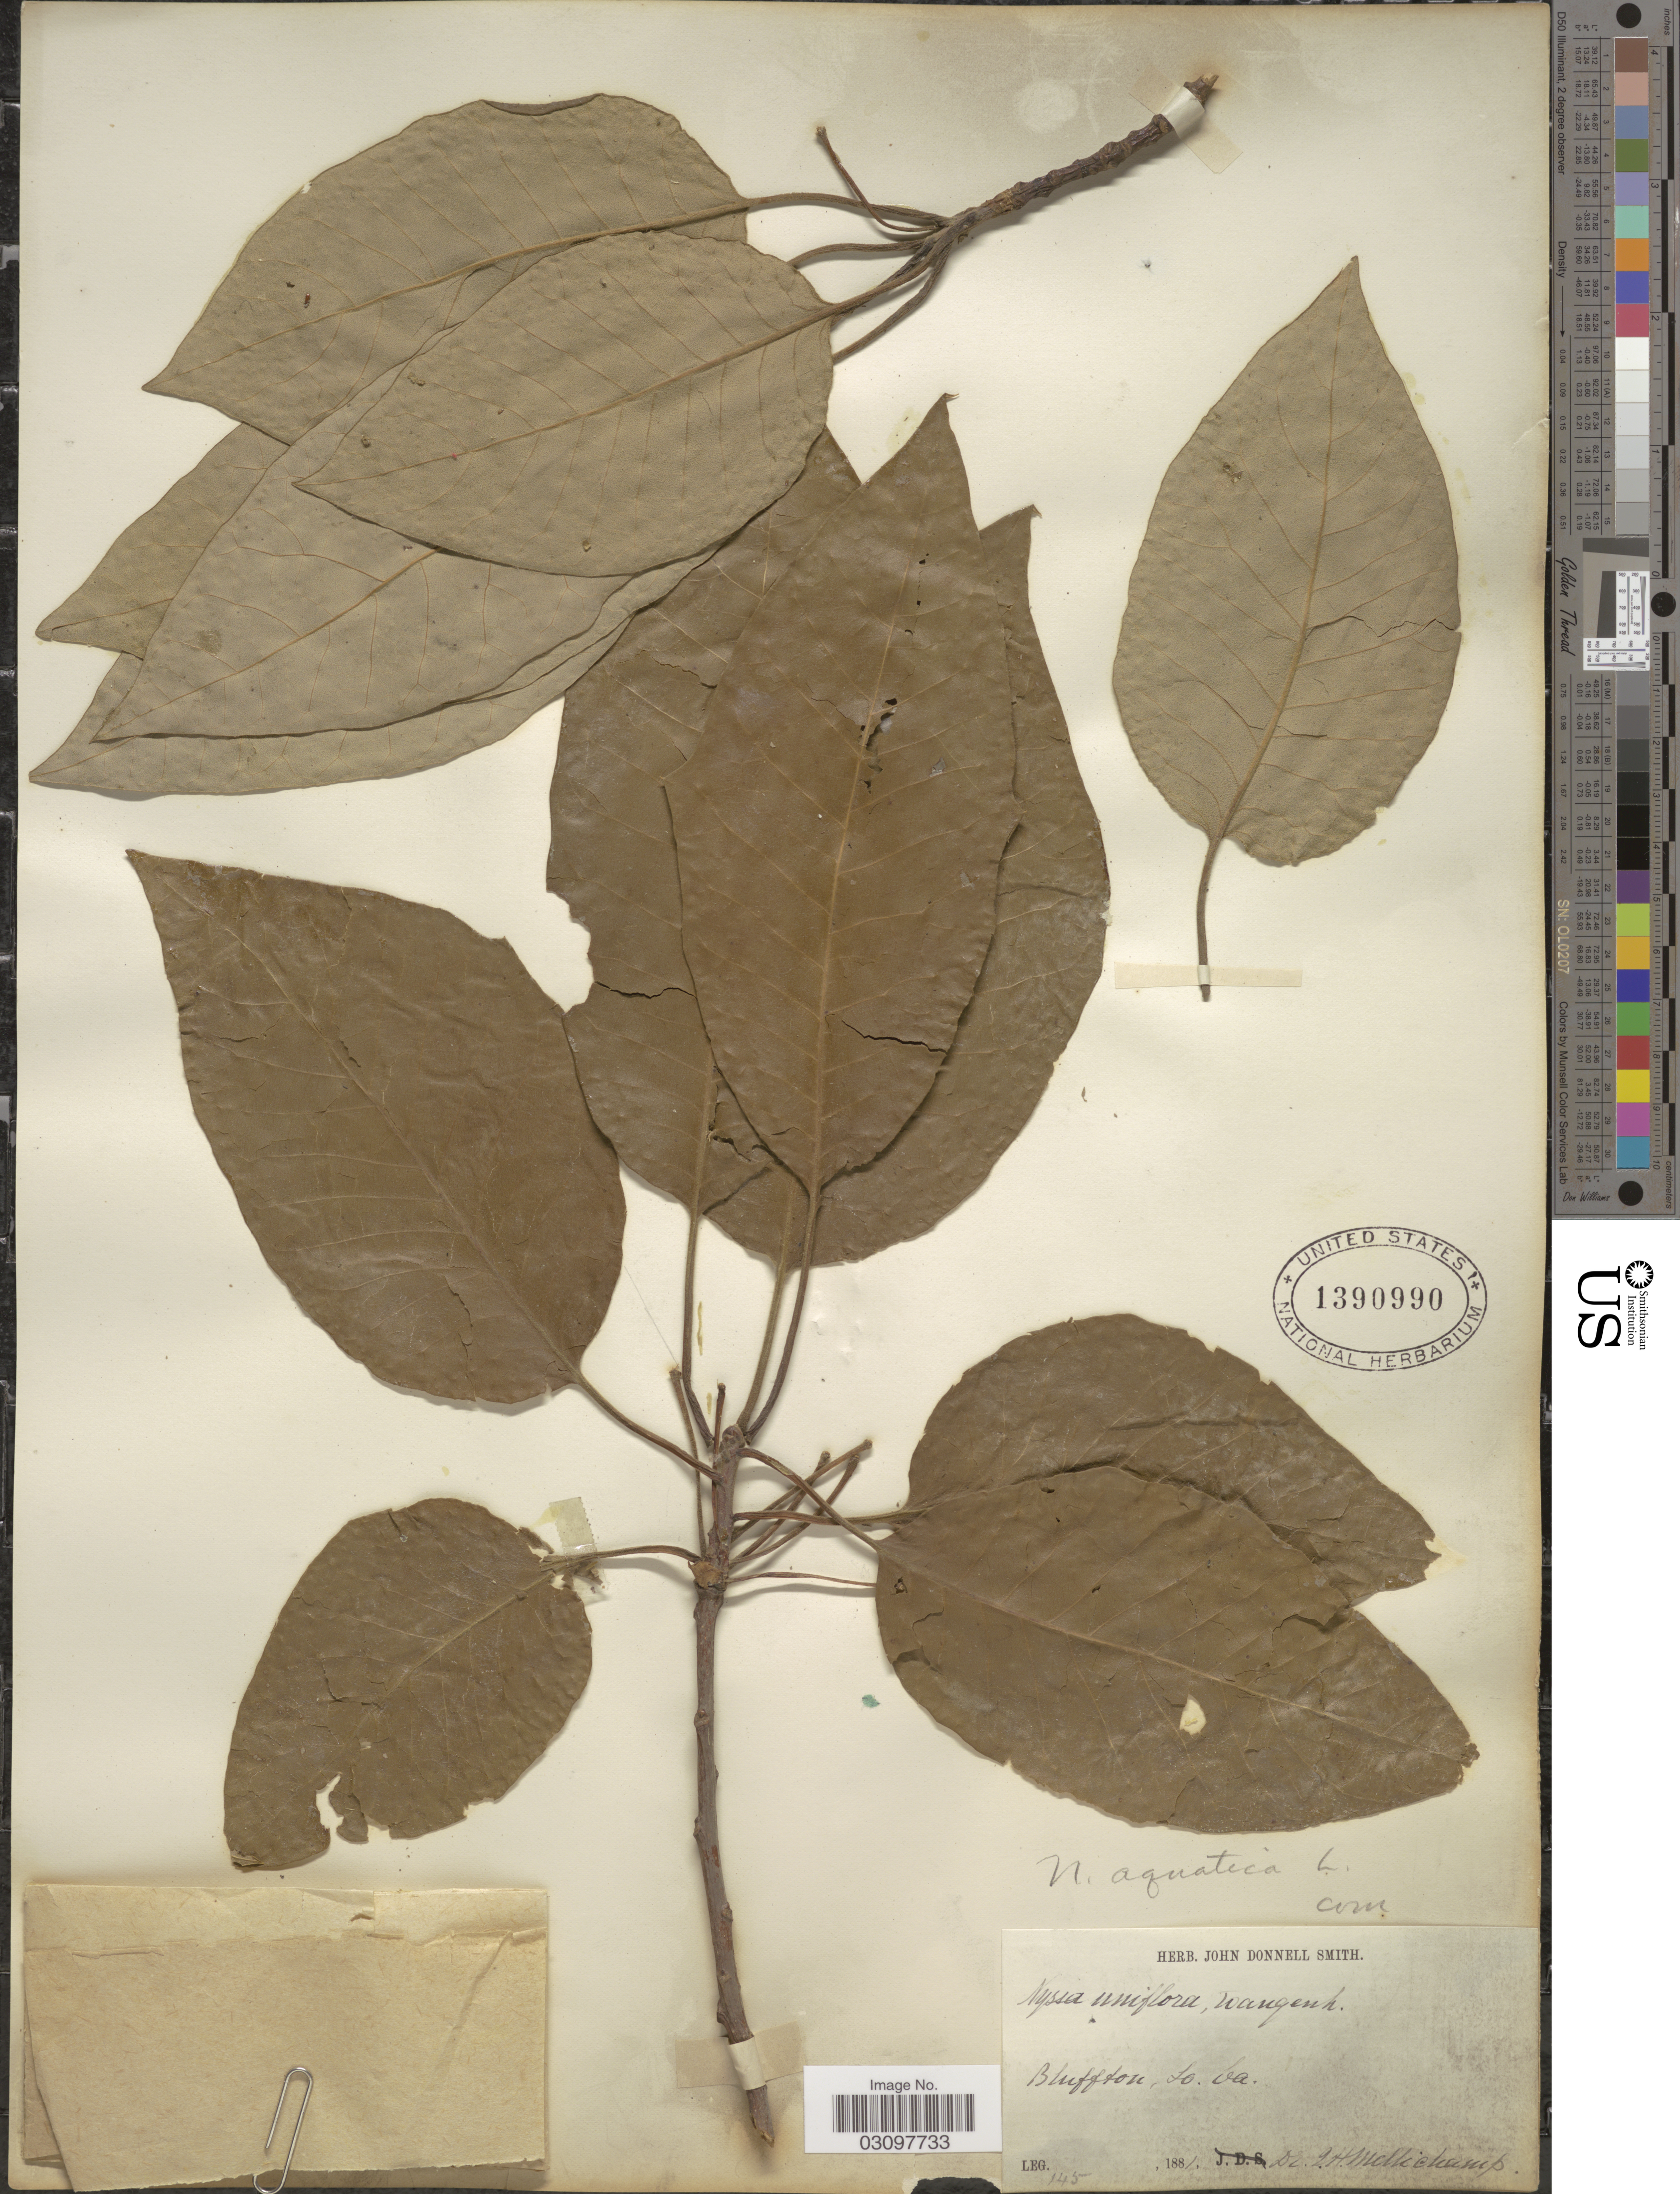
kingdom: Plantae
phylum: Tracheophyta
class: Magnoliopsida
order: Cornales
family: Nyssaceae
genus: Nyssa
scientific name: Nyssa aquatica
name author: L.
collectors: J. H. Mellichamp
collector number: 145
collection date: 1881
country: United States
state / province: South Carolina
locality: Bluffton, So. Ca.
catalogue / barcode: US 1390990